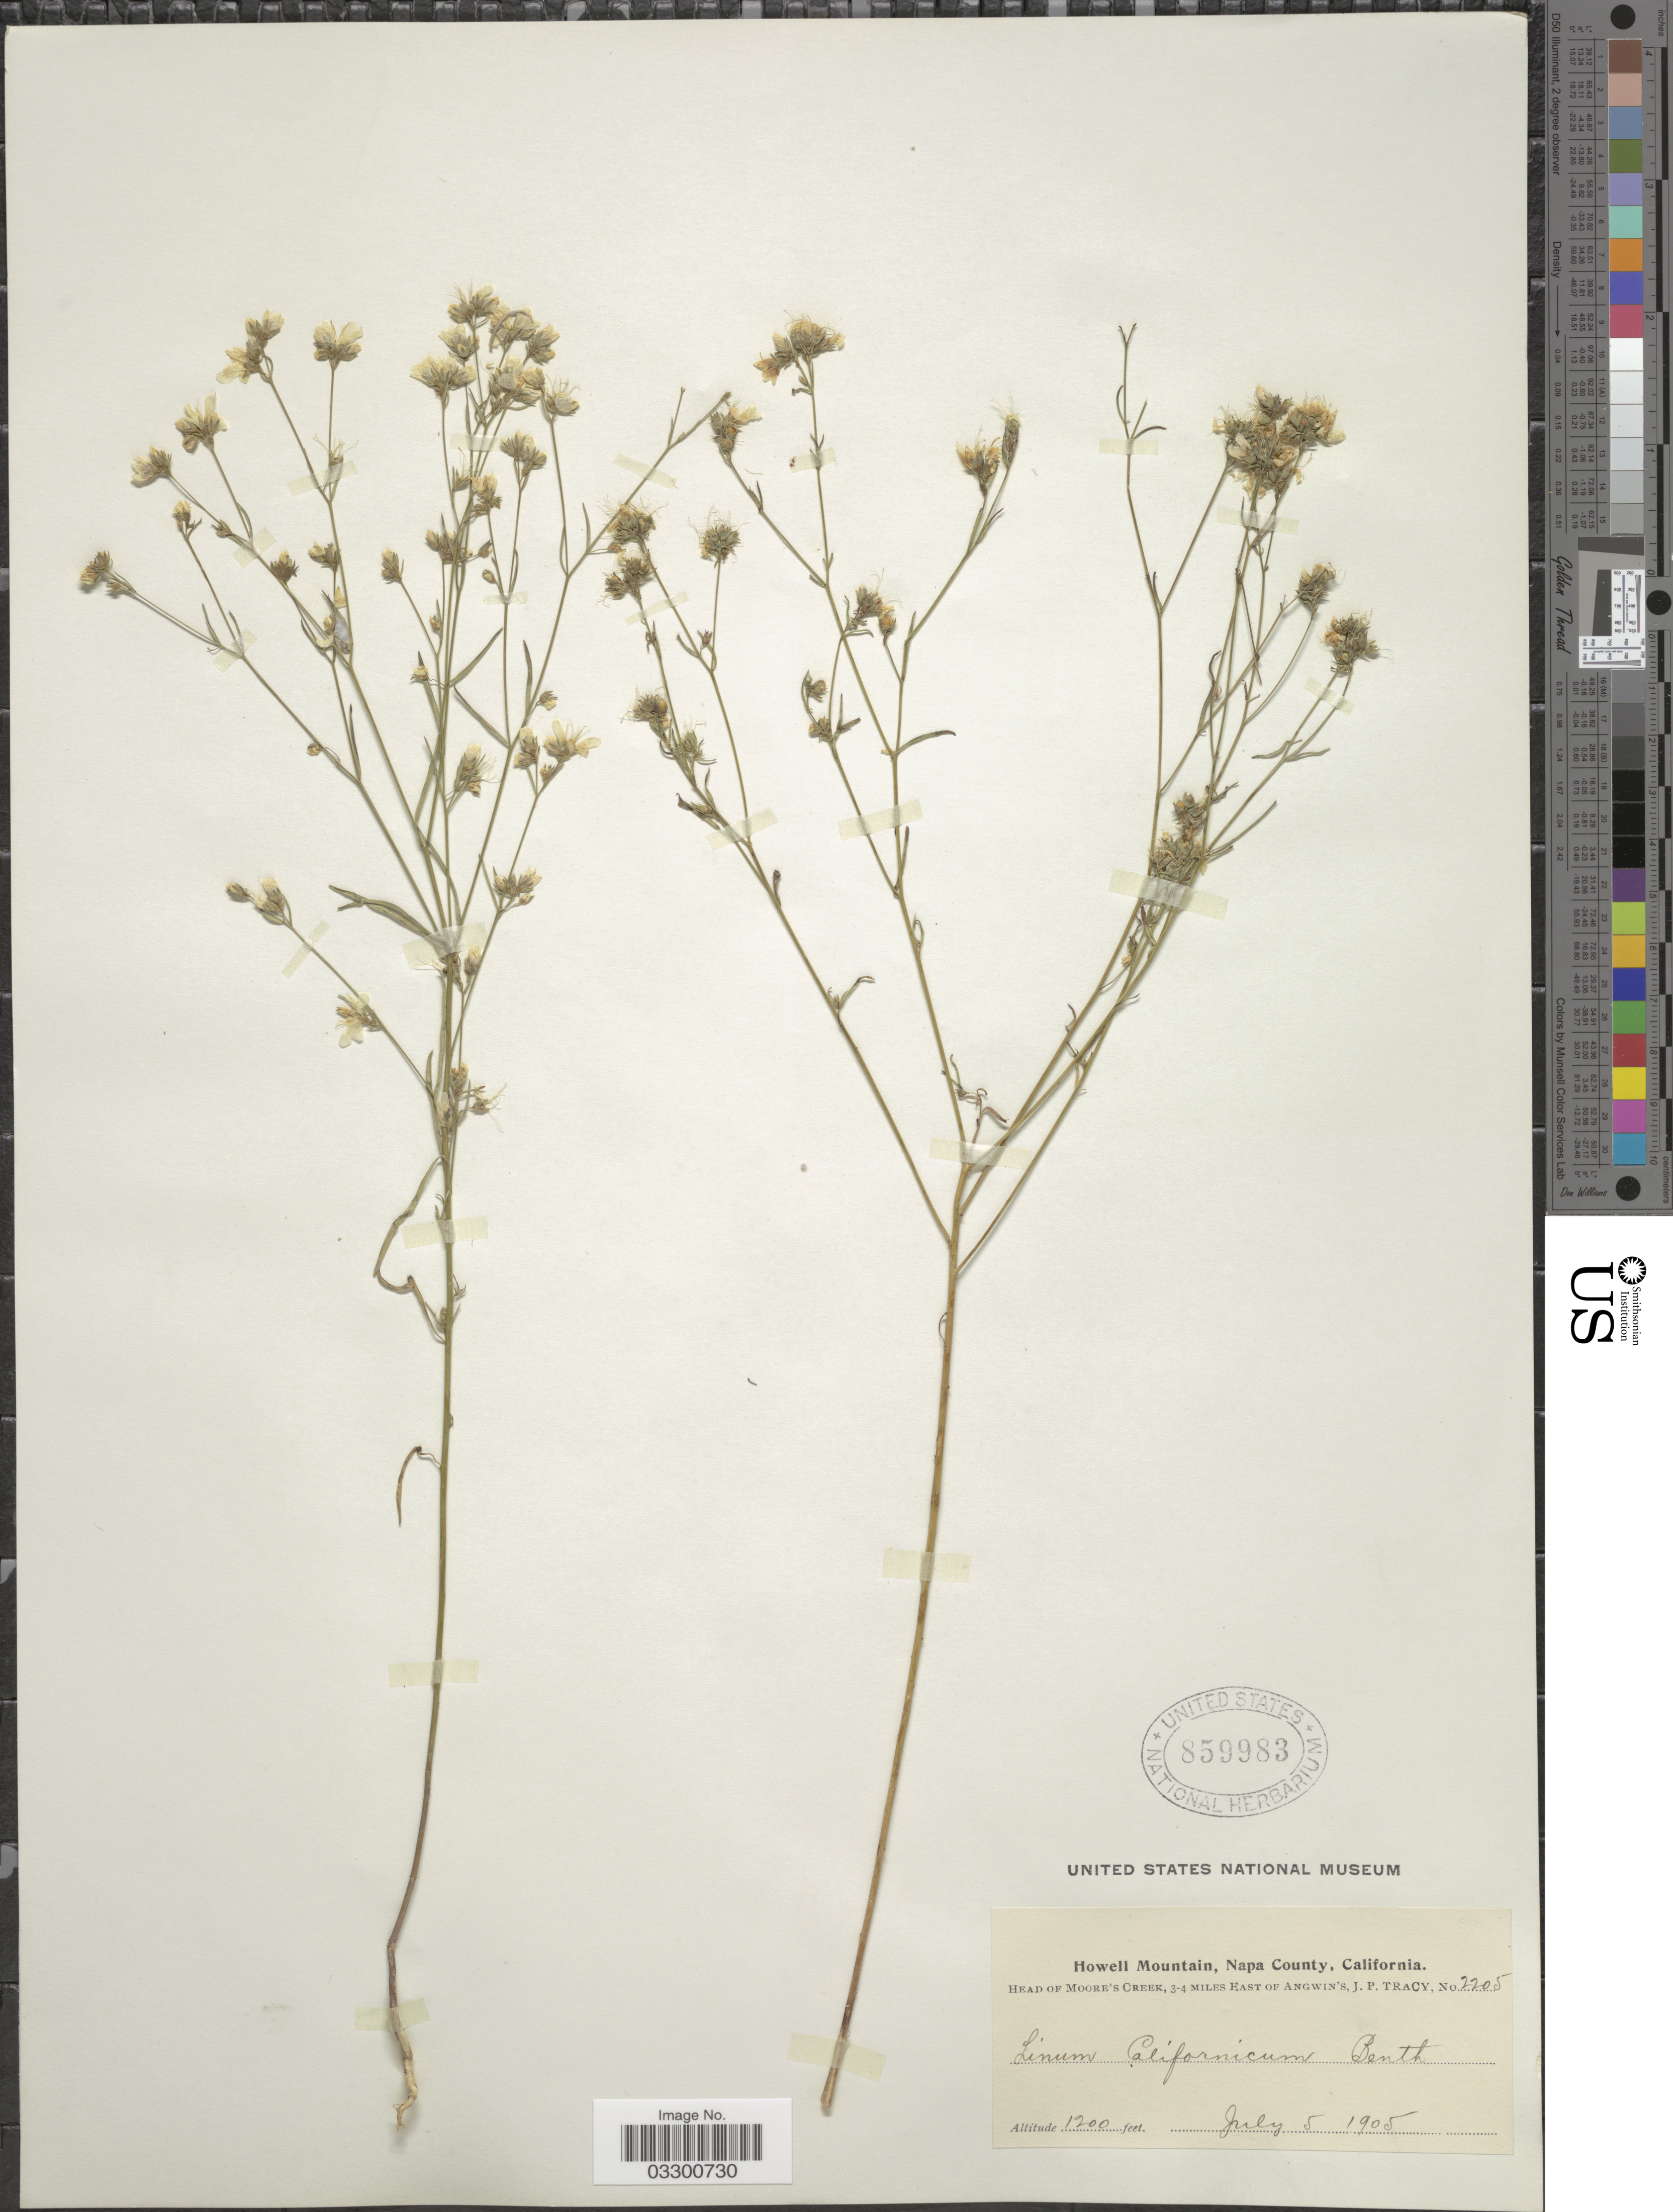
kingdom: Plantae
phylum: Tracheophyta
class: Magnoliopsida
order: Malpighiales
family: Linaceae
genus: Hesperolinon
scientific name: Hesperolinon californicum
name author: (Benth.) Small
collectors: J. Tracy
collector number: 2205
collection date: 1905-07-05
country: United States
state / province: California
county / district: Napa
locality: Howell Mountain, Napa County, Head of Moore's Creek, 3-4 miles East of Angwin's.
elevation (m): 366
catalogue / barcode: US 859983